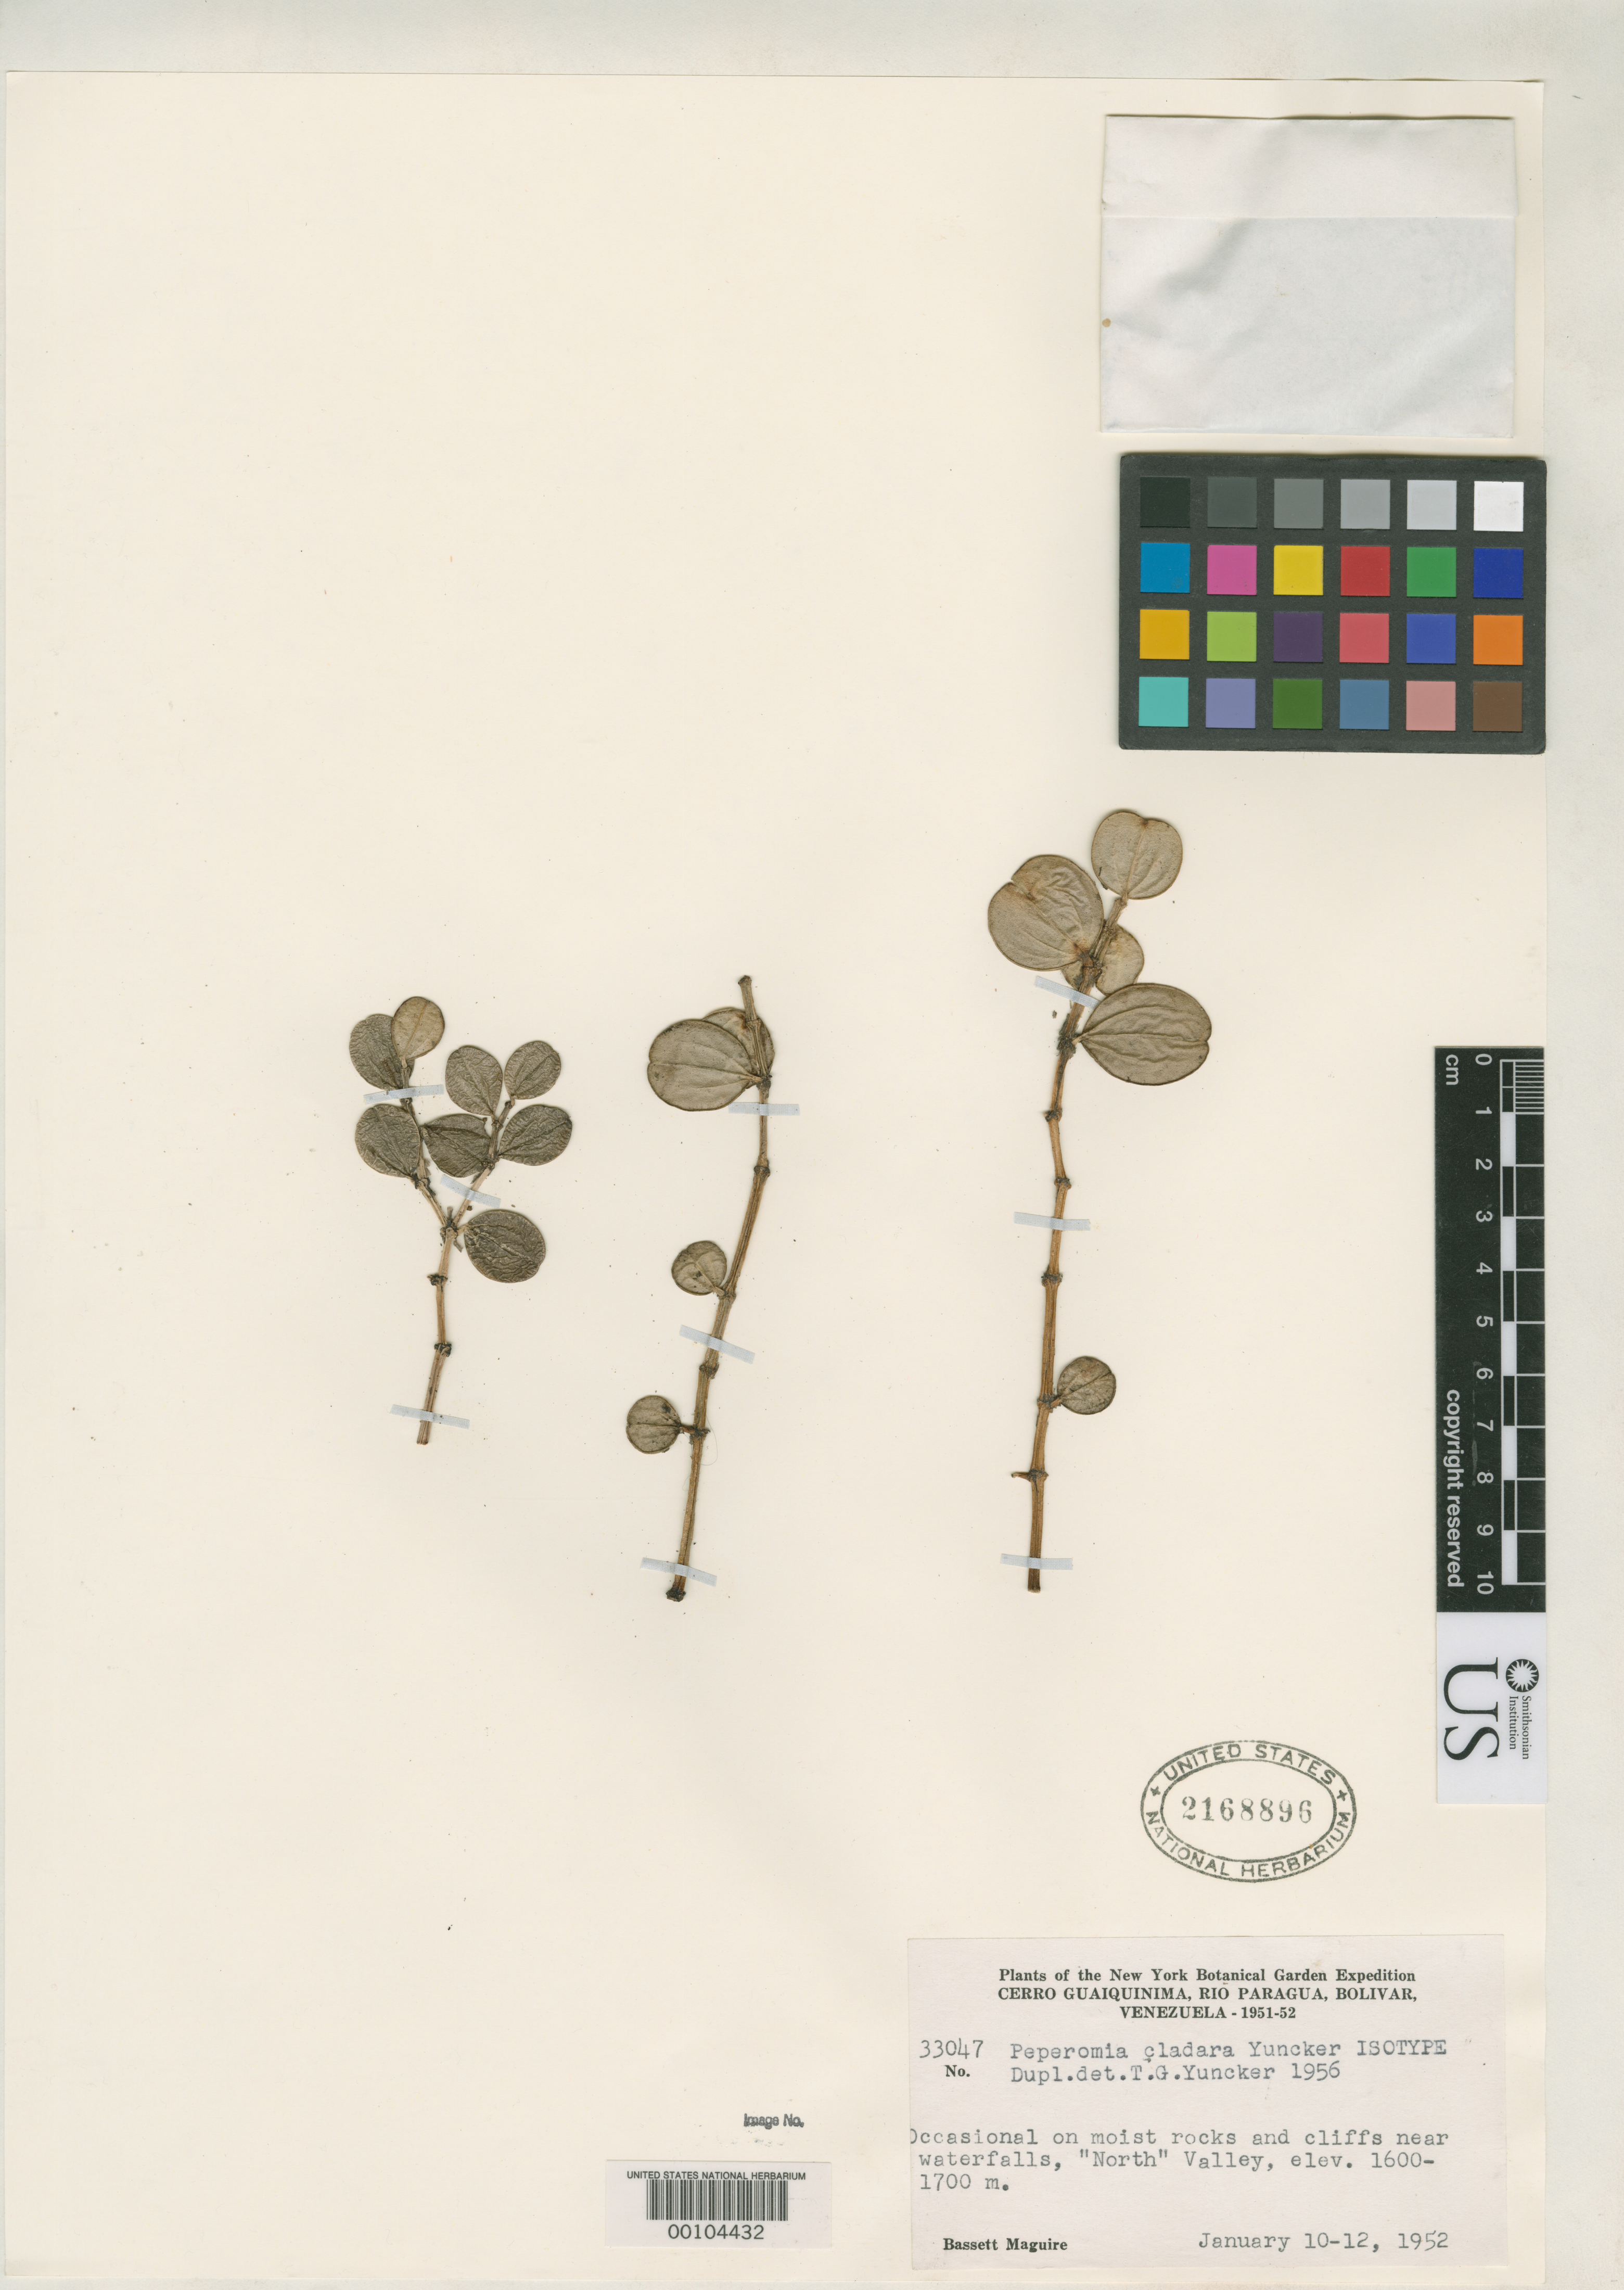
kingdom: Plantae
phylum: Tracheophyta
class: Magnoliopsida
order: Piperales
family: Piperaceae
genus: Peperomia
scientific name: Peperomia cladara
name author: Yunck.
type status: Isotype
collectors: B. Maguire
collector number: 33047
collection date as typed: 10 Jan 1952 to 12 Jan 1952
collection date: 1952-01-10/1952-01-12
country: Venezuela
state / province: Bolivar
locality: Cerro Guaiquinima, Rio Paragua.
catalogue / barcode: US 2168896